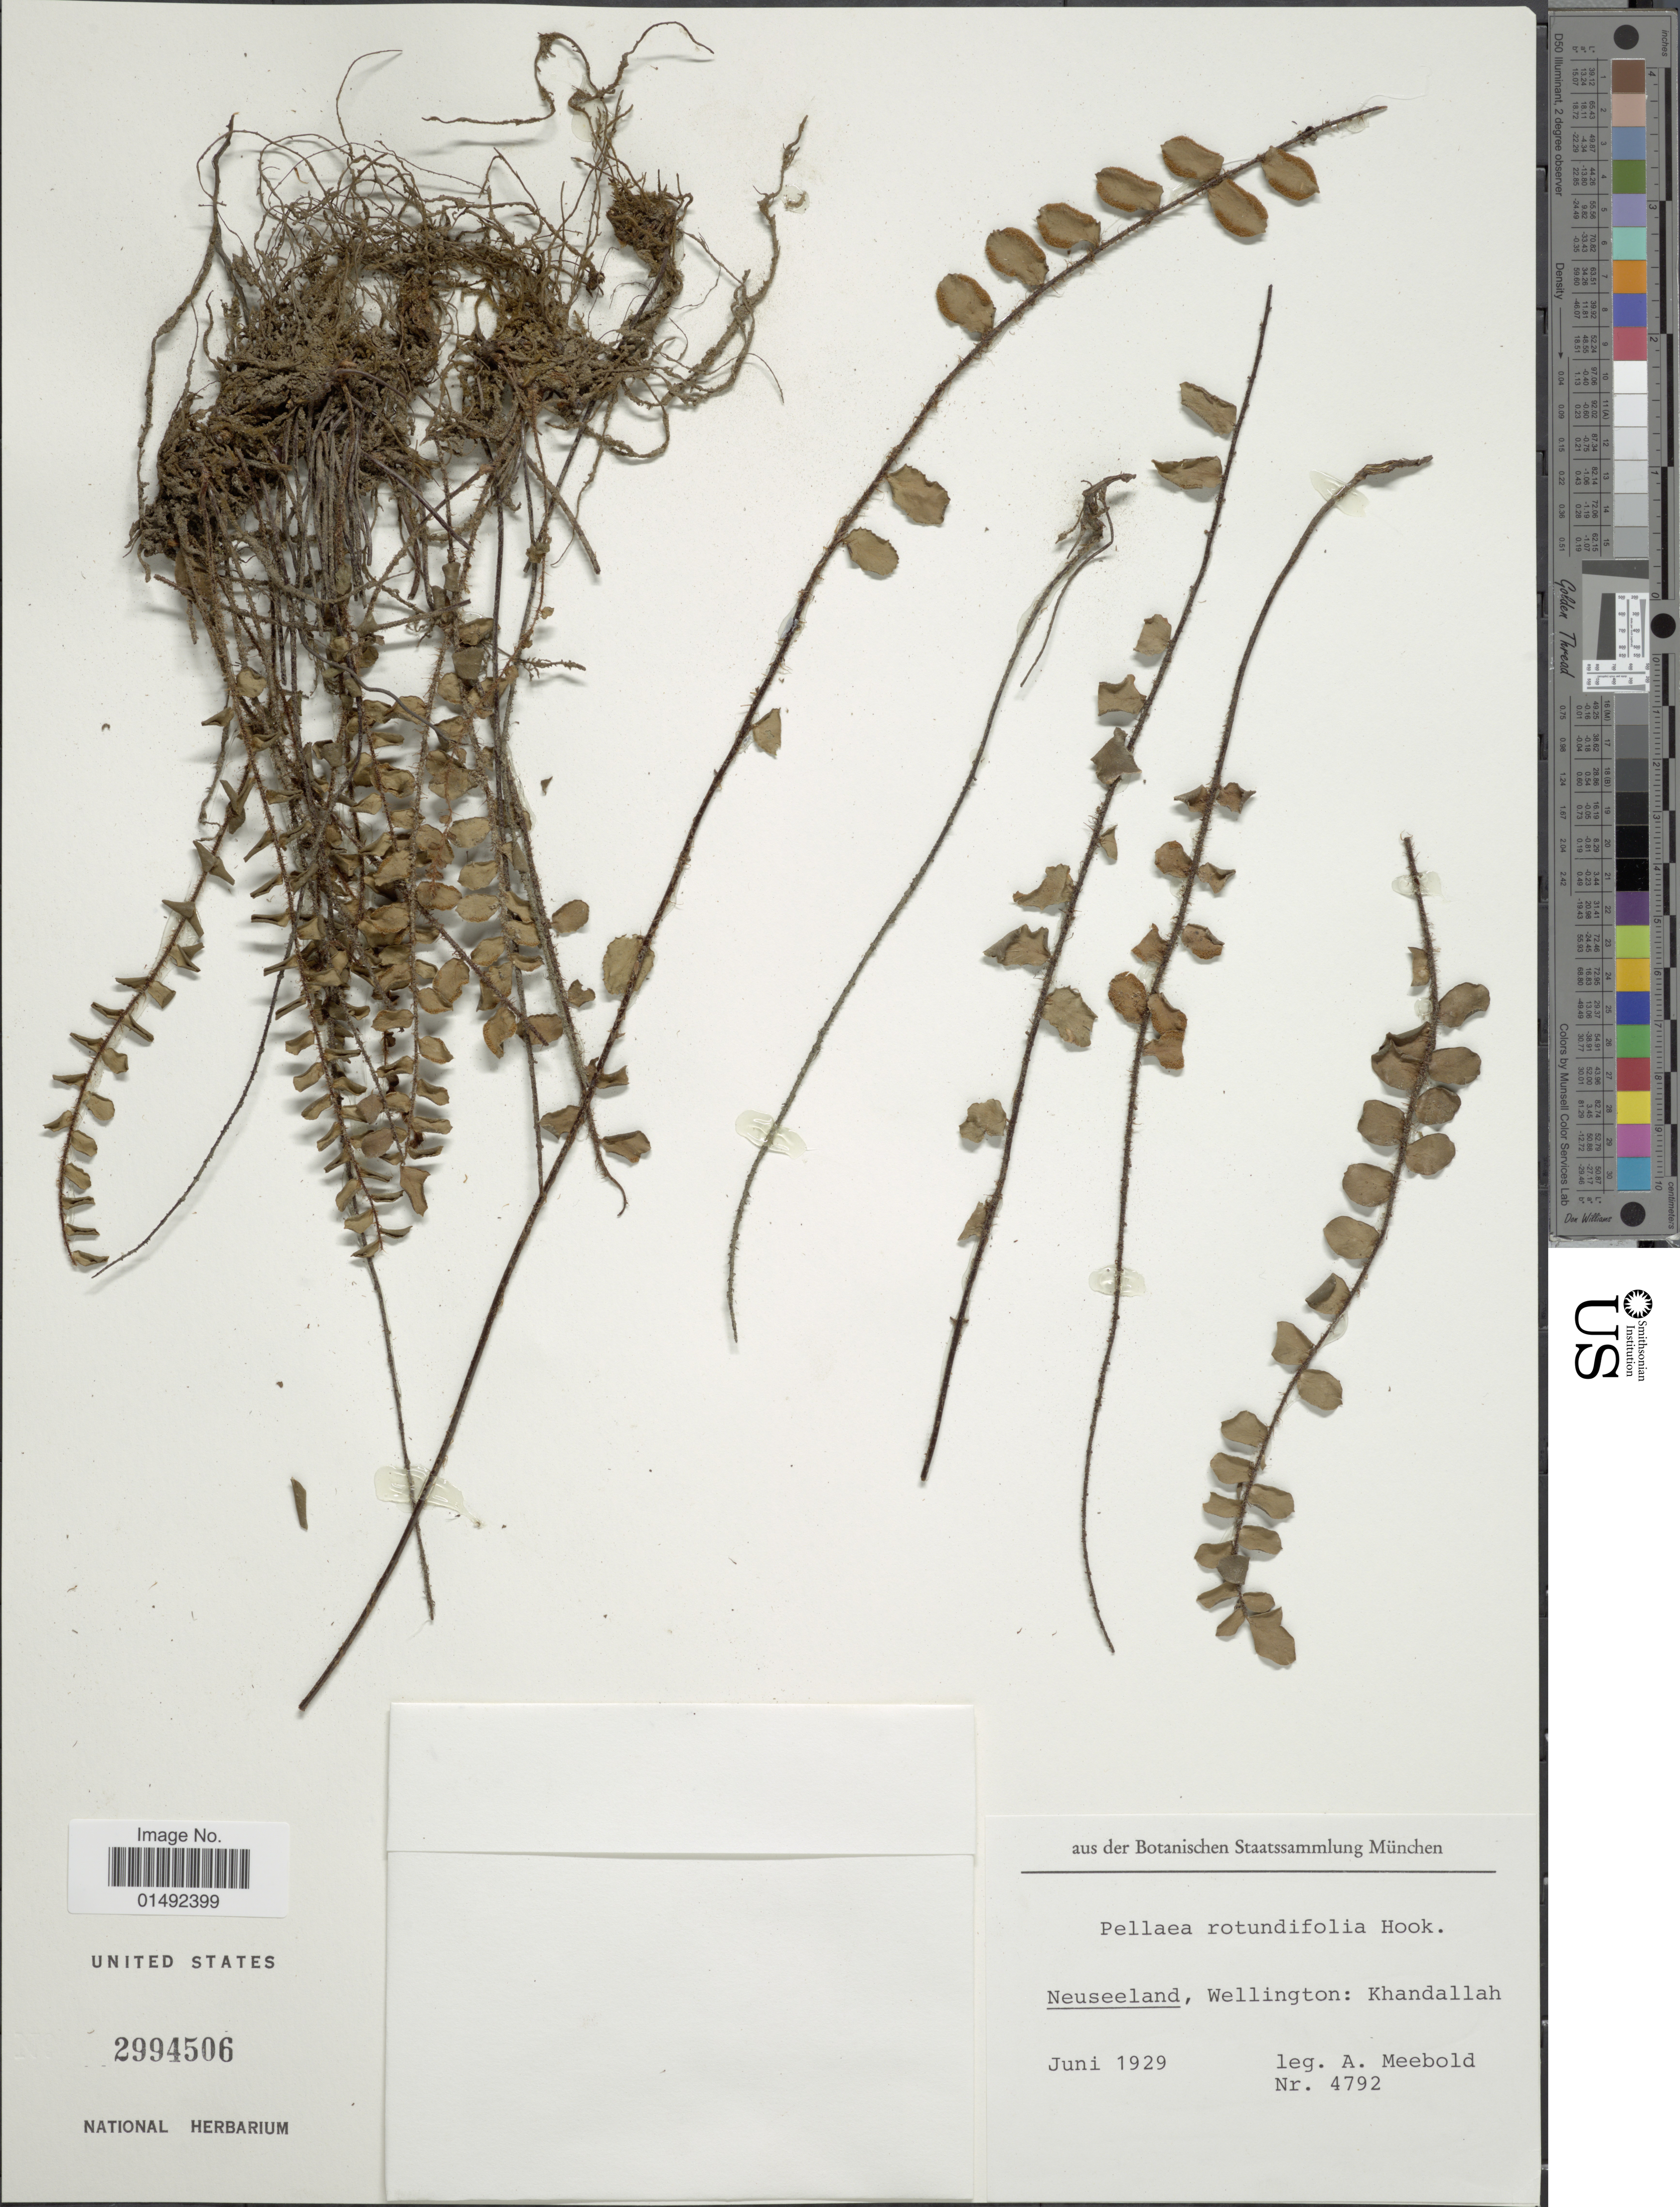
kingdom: Plantae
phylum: Tracheophyta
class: Polypodiopsida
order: Polypodiales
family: Pteridaceae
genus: Pellaea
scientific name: Pellaea rotundifolia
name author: Hook.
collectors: A. Meebold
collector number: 4792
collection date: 1929-06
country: New Zealand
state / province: Wellington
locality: Neuseeland: Khandallah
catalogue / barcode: US 2994506